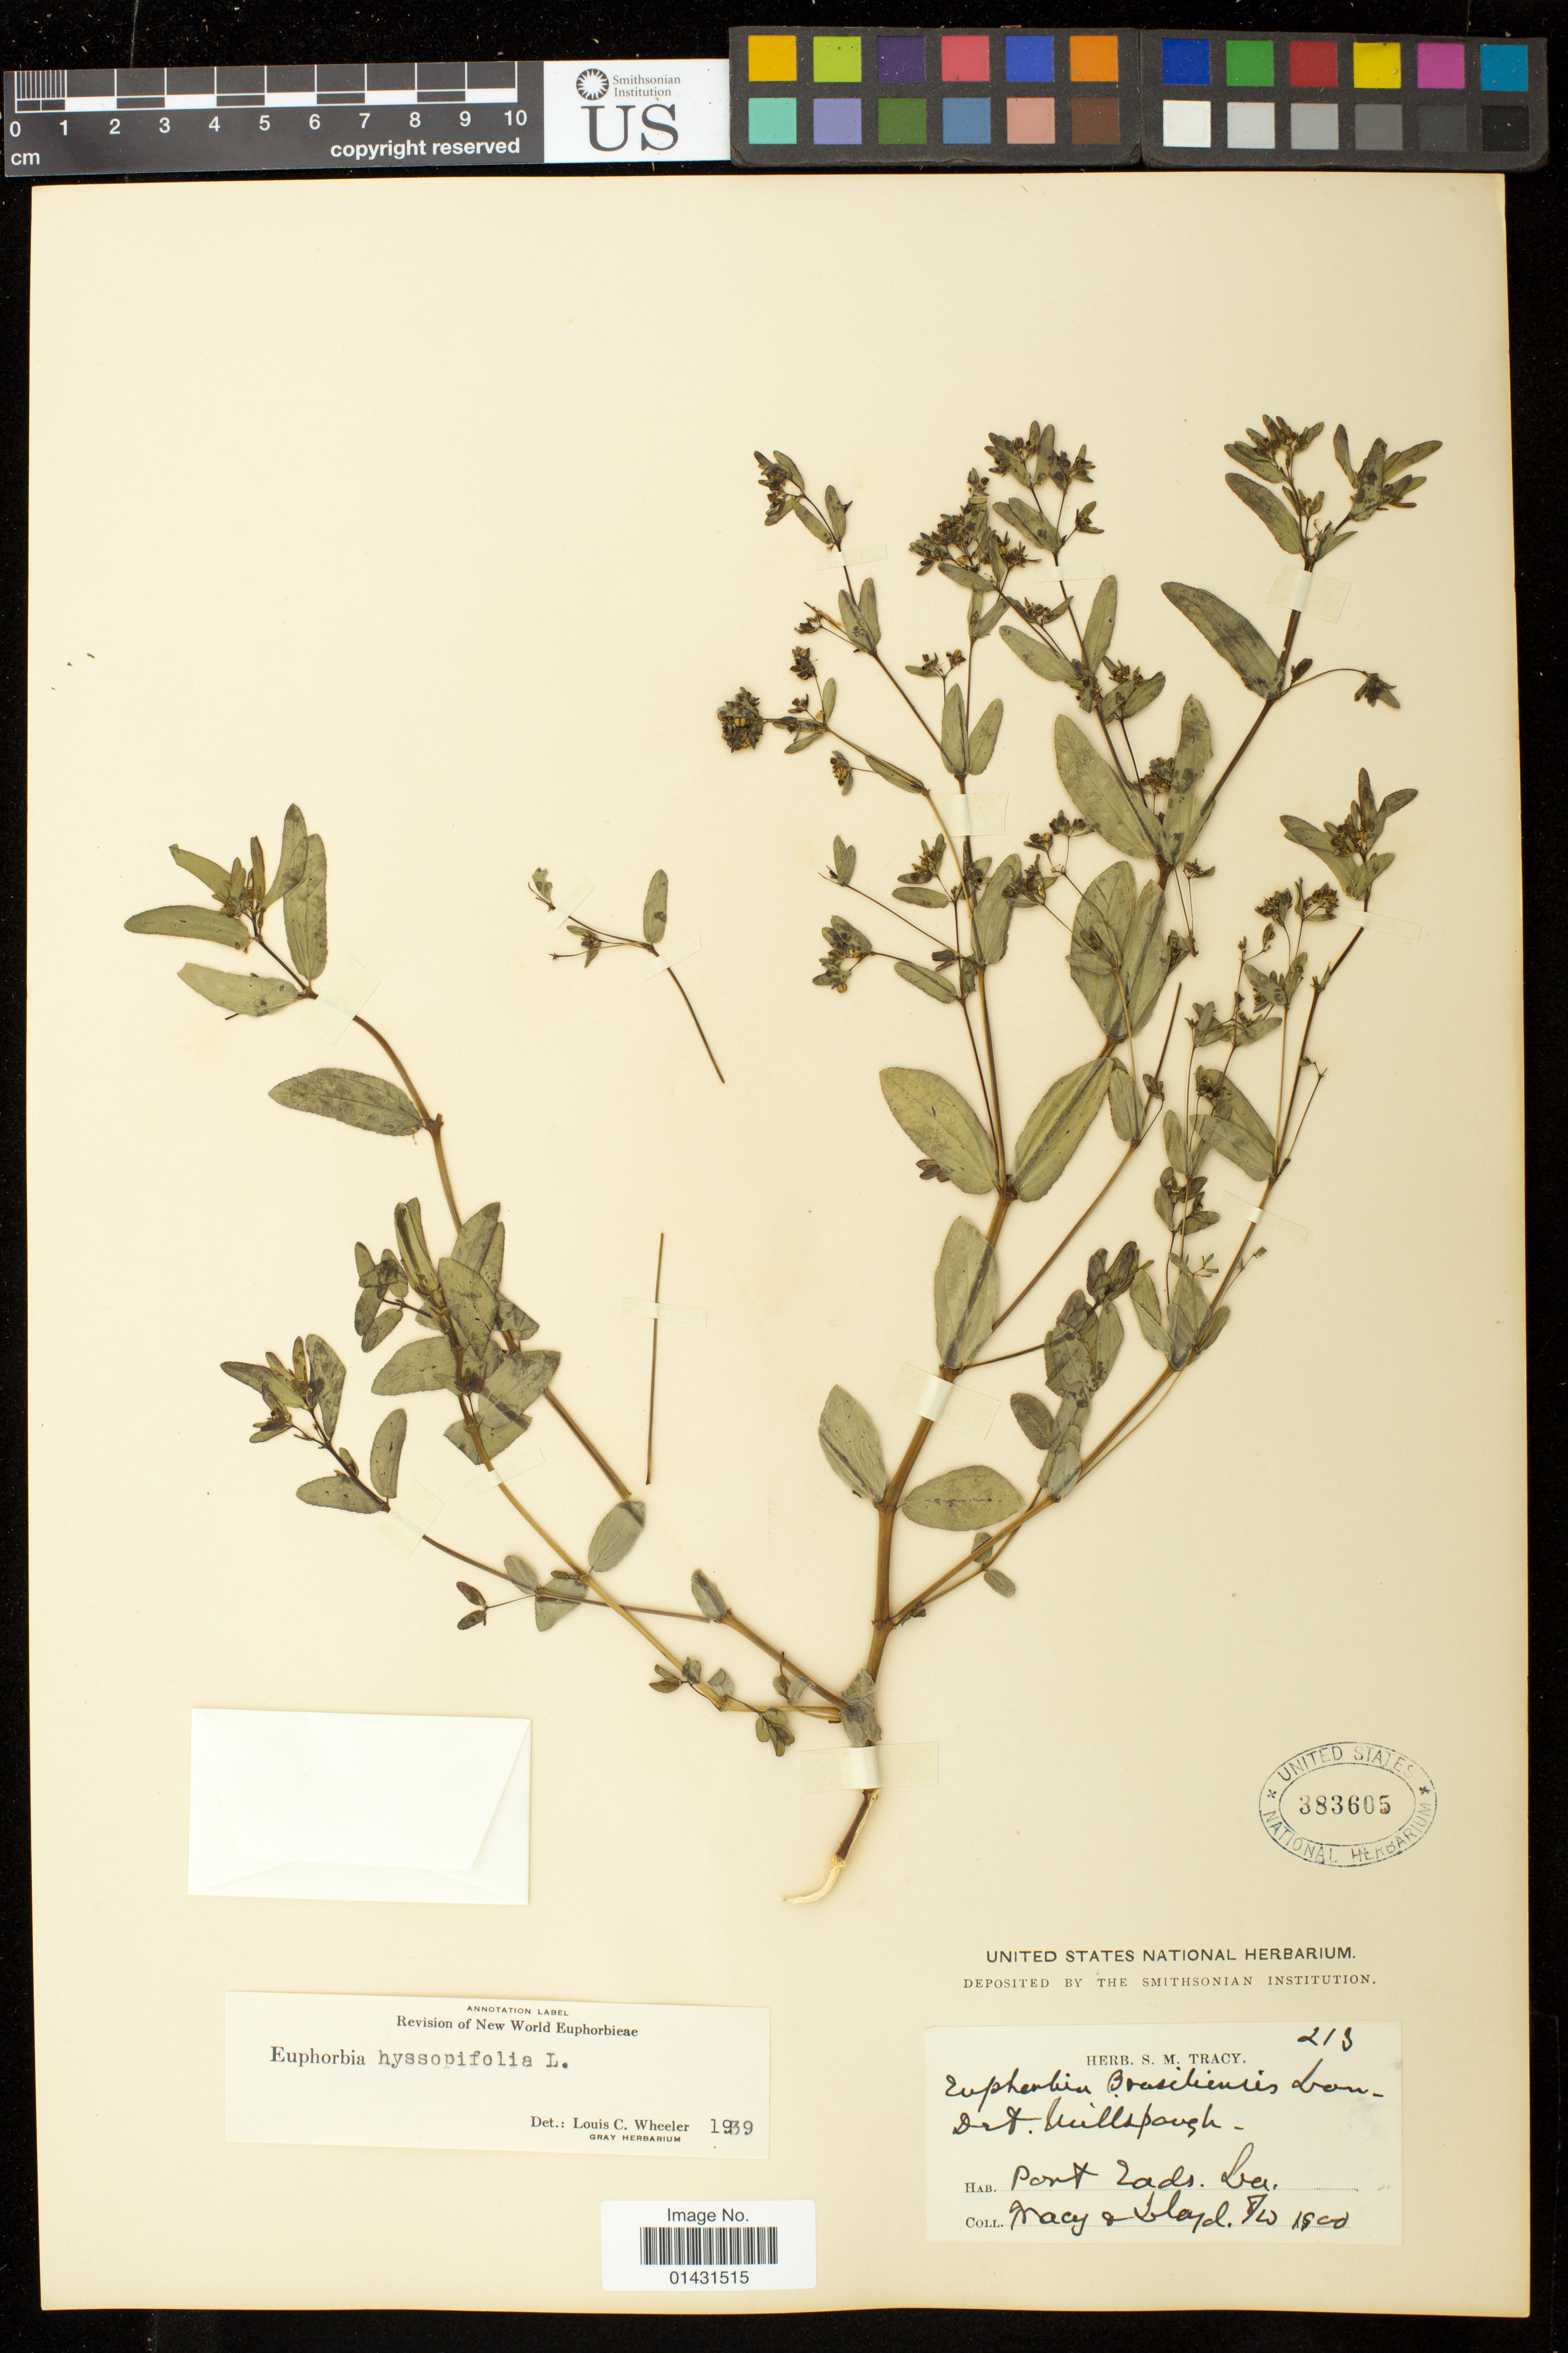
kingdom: Plantae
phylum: Tracheophyta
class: Magnoliopsida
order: Malpighiales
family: Euphorbiaceae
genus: Euphorbia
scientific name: Euphorbia hyssopifolia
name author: L.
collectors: S. M. Tracy & F. E. Lloyd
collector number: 213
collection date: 1900-08-10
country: United States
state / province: Louisiana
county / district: Plaquemines Parish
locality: Port Eads.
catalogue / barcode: US 383605